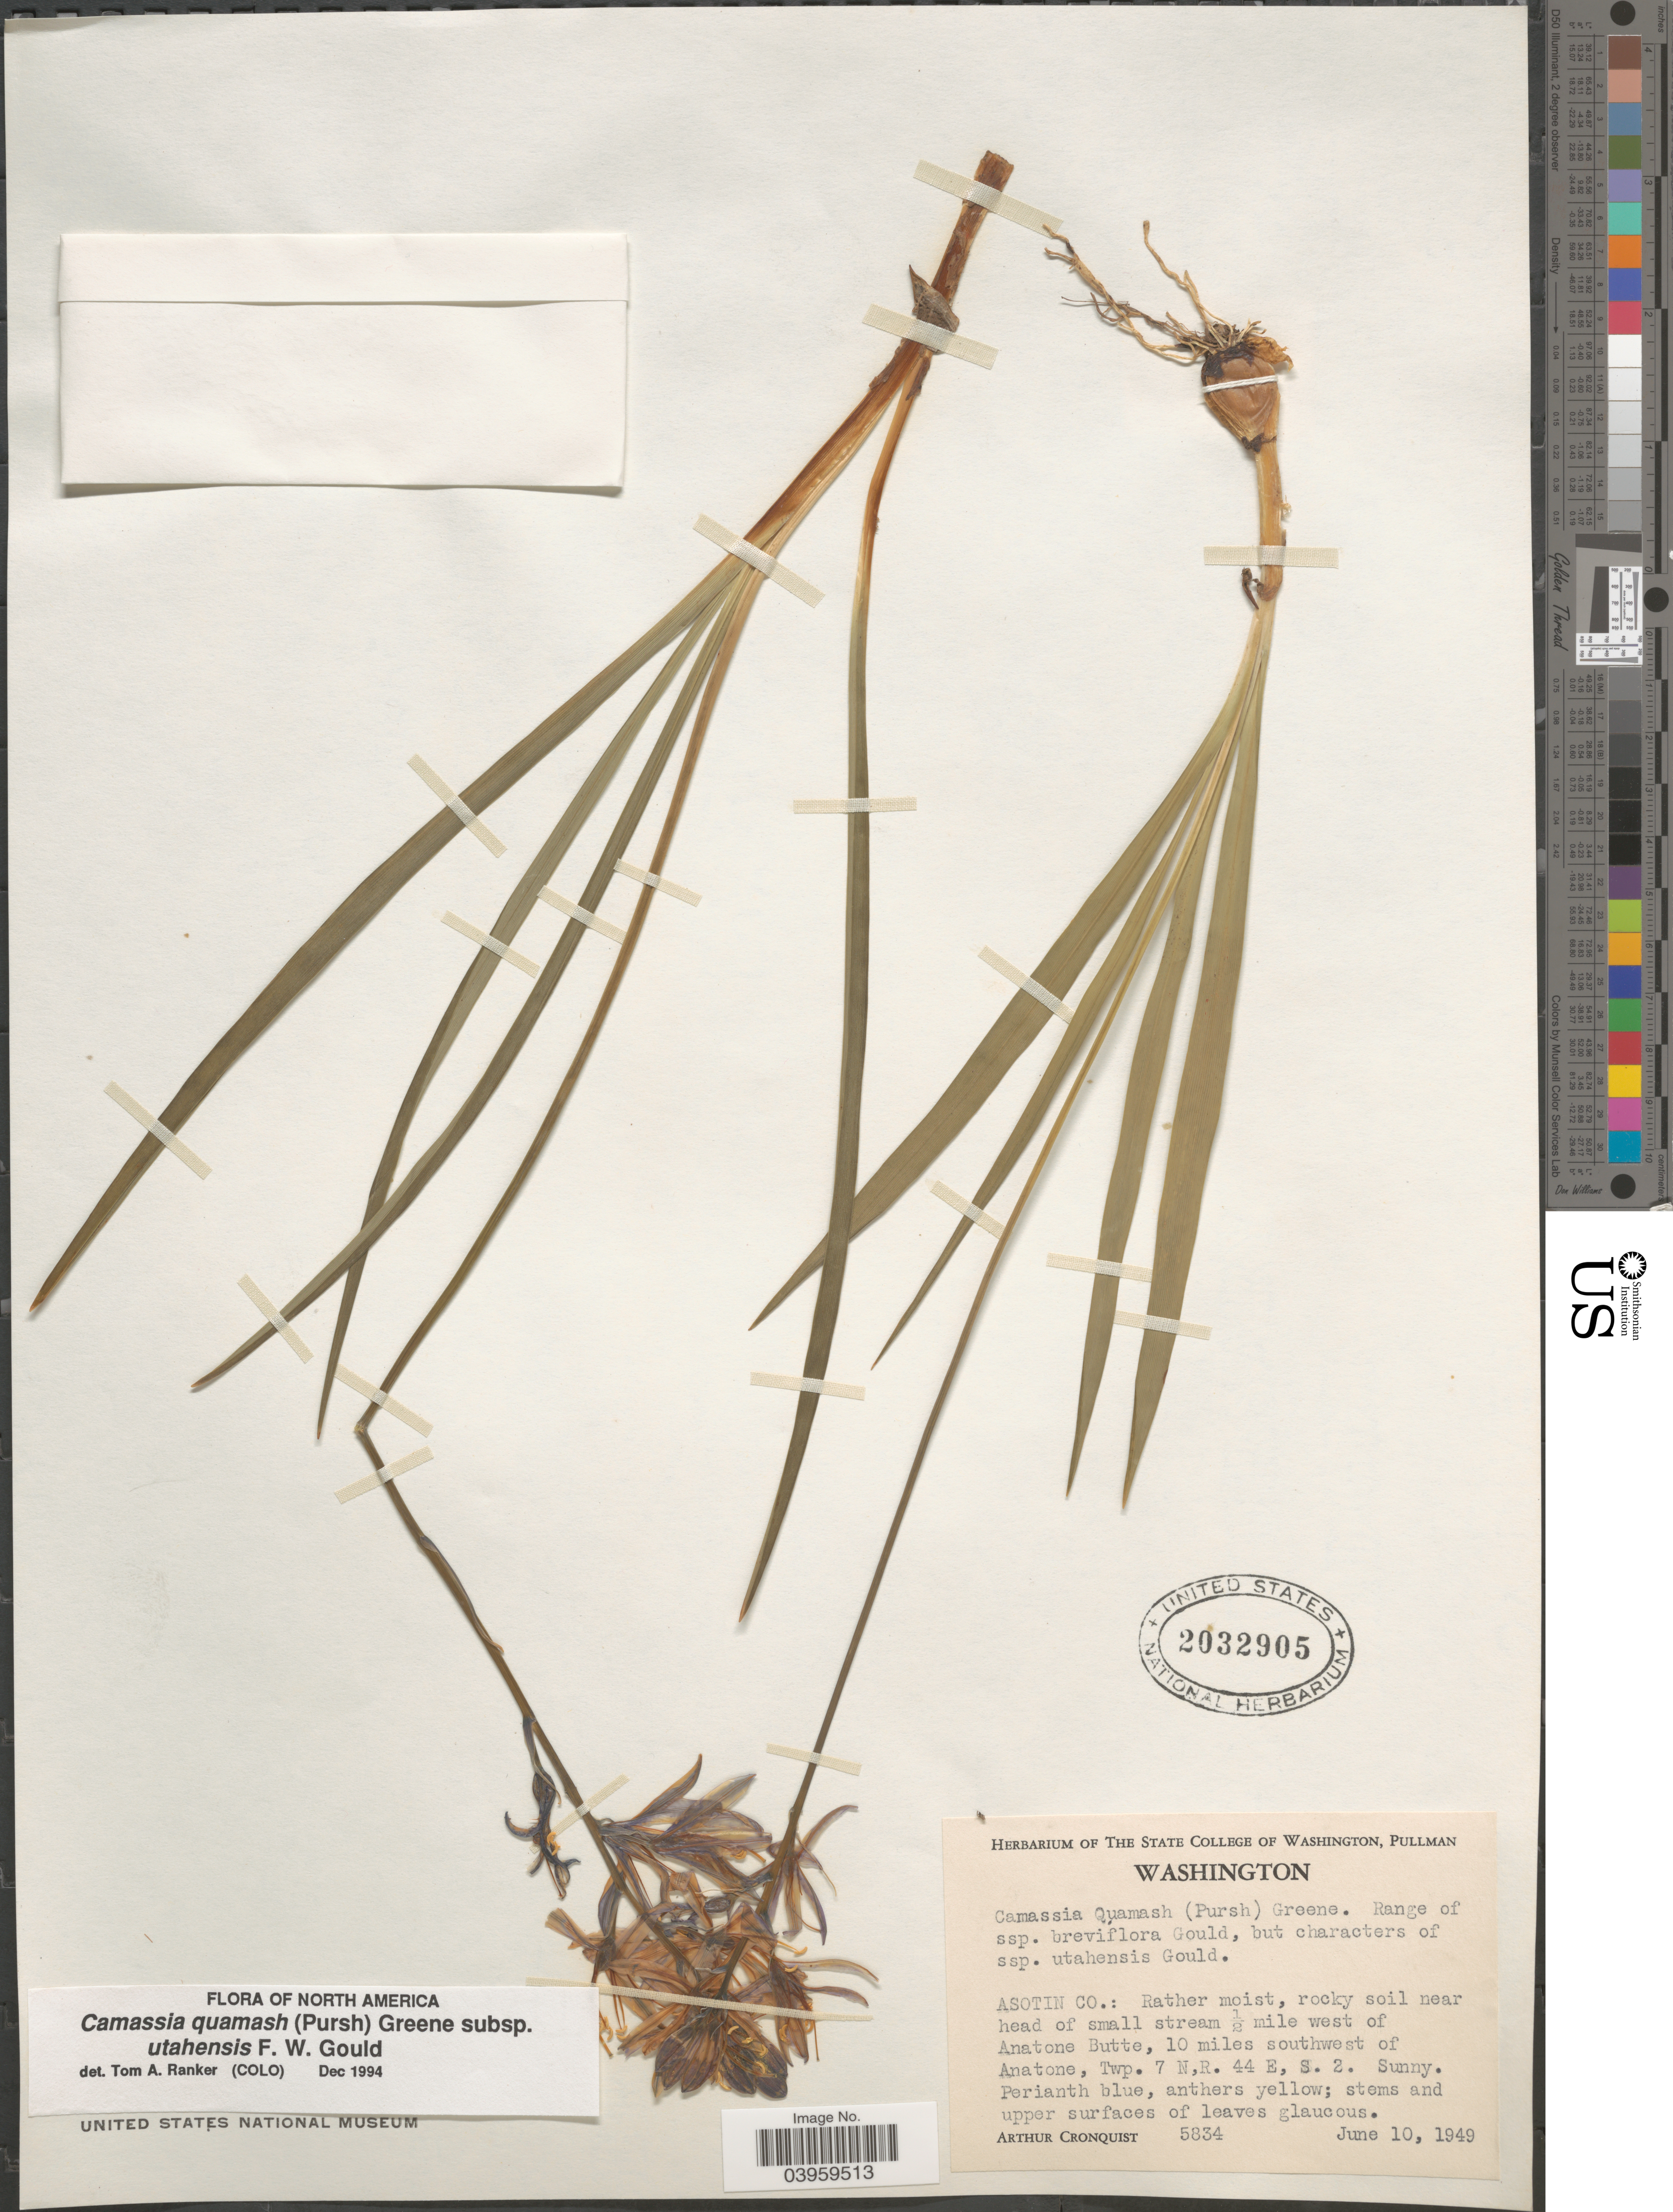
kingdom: Plantae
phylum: Tracheophyta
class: Liliopsida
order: Asparagales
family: Asparagaceae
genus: Camassia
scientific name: Camassia quamash subsp. utahensis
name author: Gould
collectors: A. J. Cronquist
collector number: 5834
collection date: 1949-06-10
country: United States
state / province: Washington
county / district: Asotin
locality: Asotin Co.: Rocky soil near head of small stream ½ mile west of Anatone Butte, 10 miles southwest of Anatone, Twp. 7 N, R. 44 E, S. 2.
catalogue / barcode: US 2032905